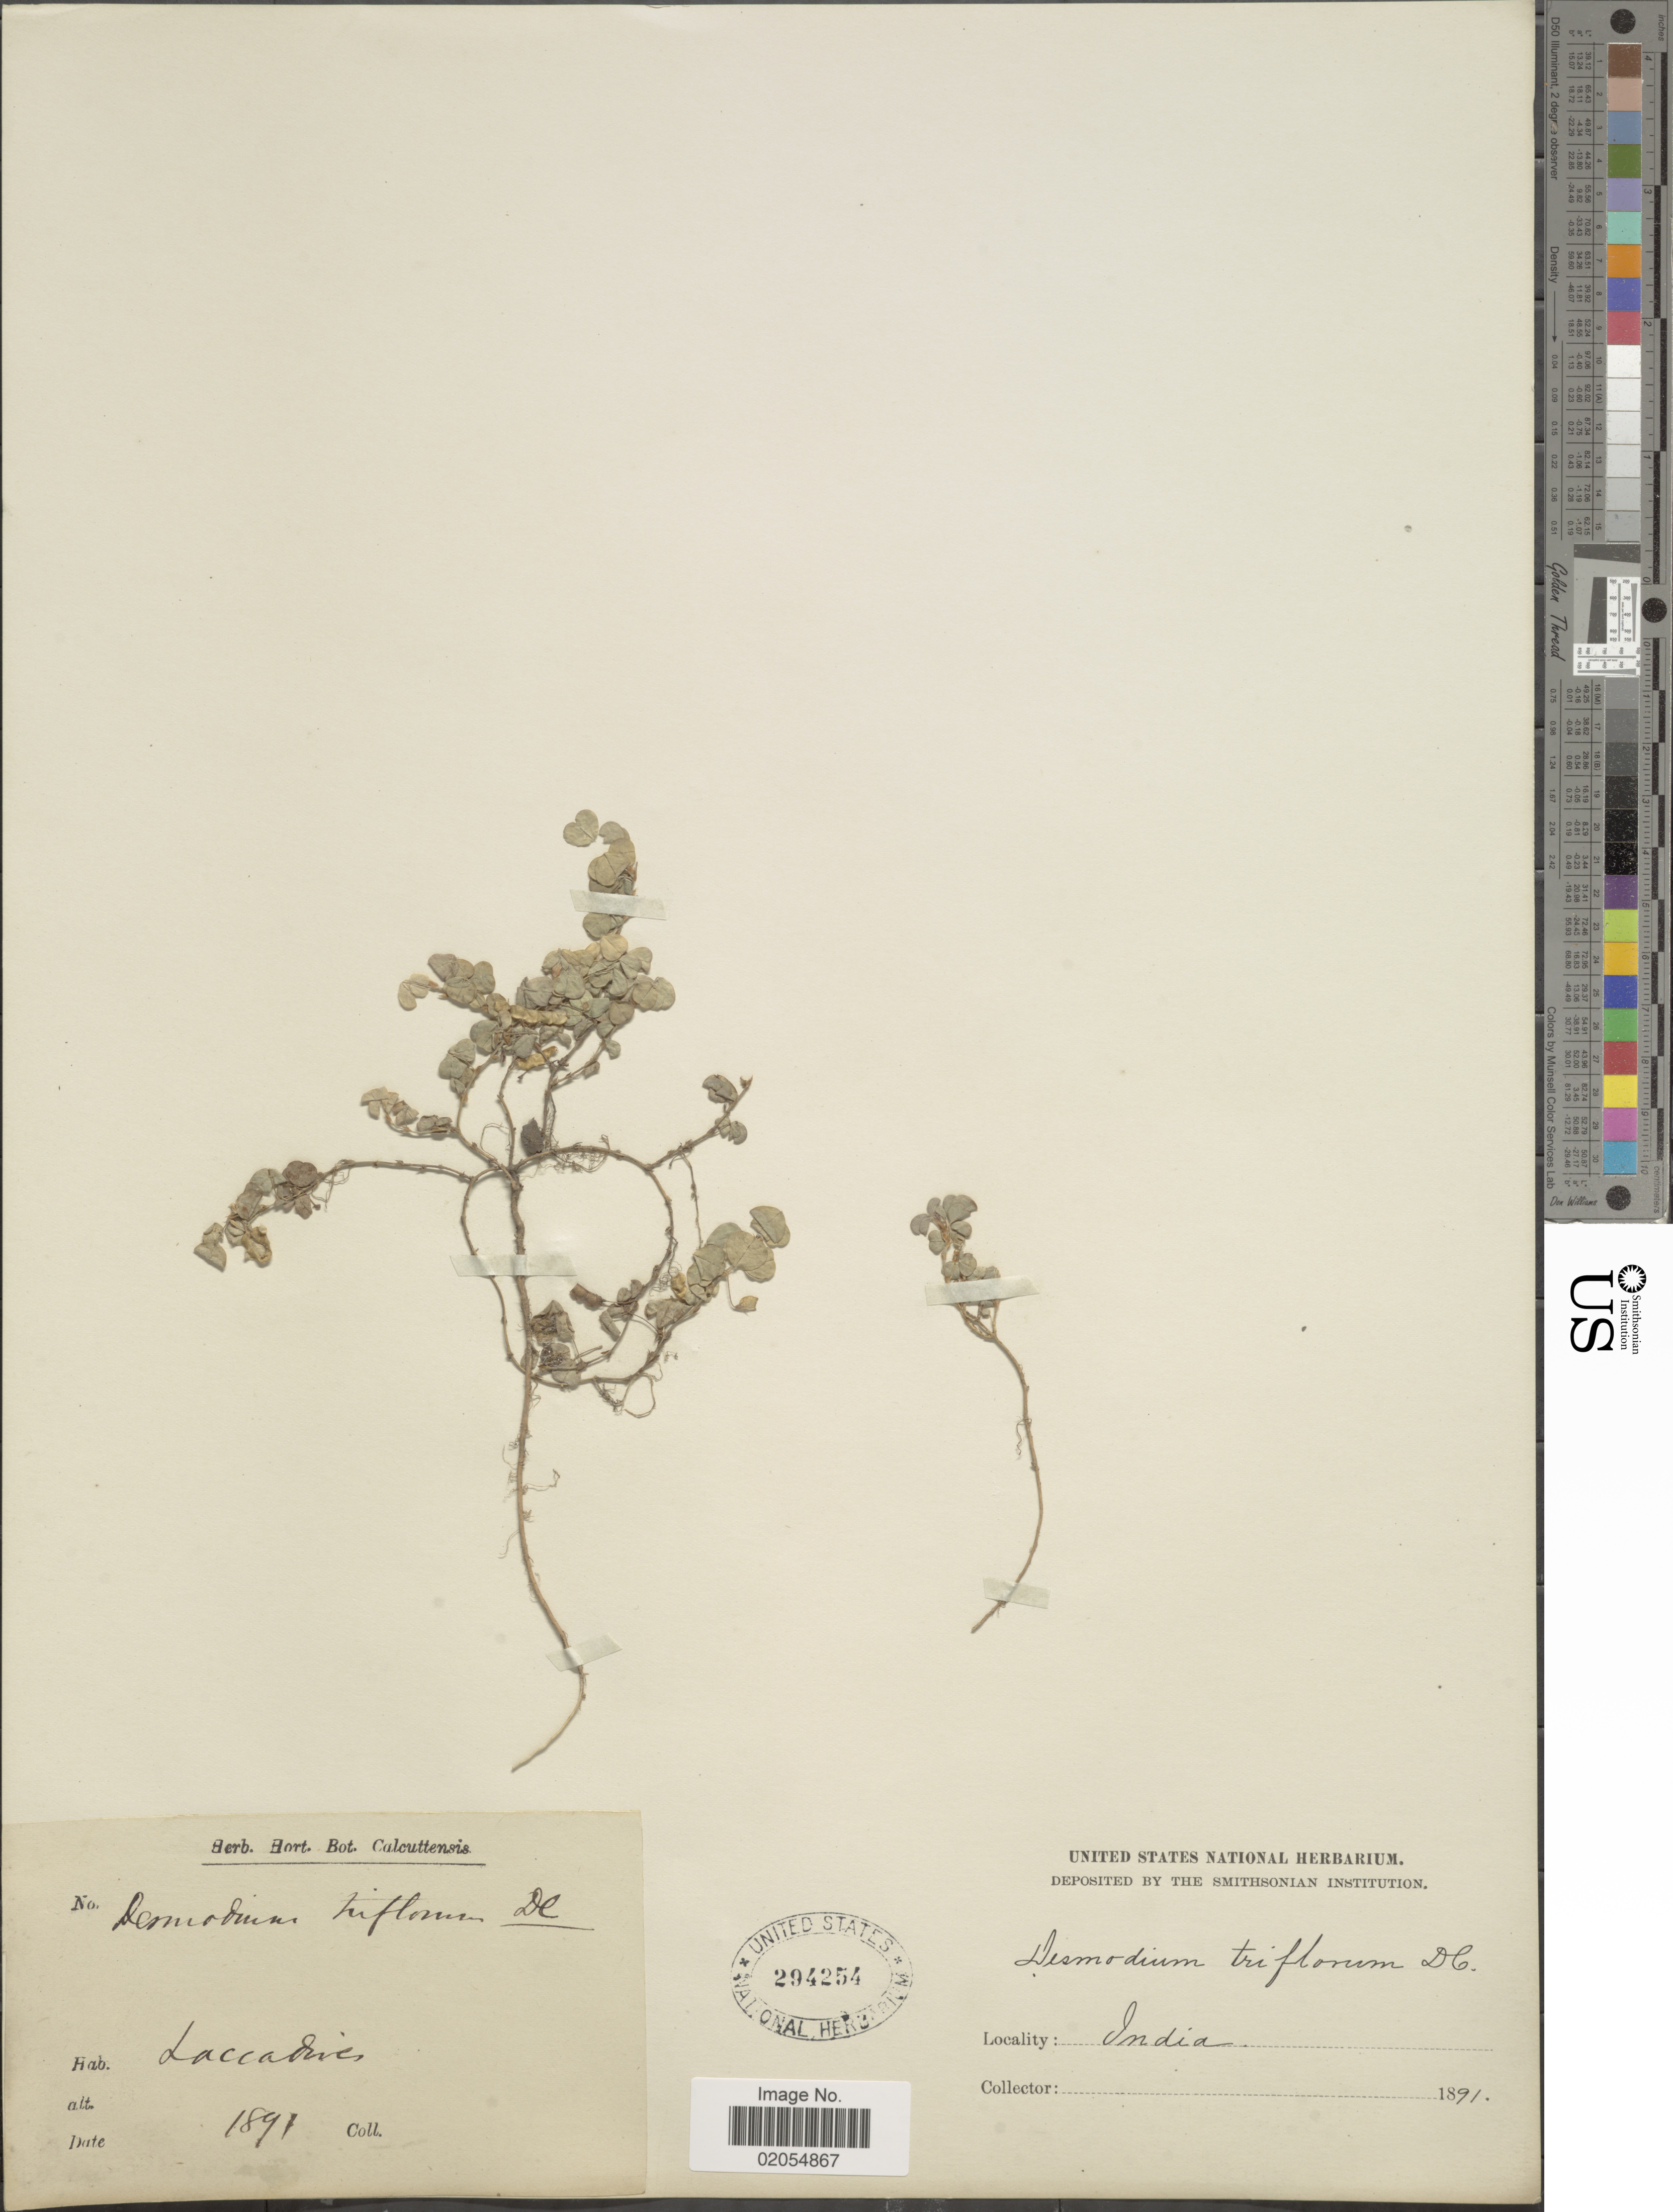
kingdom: Plantae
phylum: Tracheophyta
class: Magnoliopsida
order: Fabales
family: Fabaceae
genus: Grona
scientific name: Grona triflora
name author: (L.) H. Ohashi & K. Ohashi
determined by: Strong, Mark T., (BOT), Smithsonian Institution - National Museum of Natural History (UNITED STATES)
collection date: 1891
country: India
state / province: Lakshadweep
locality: Laccadives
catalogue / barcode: US 294254